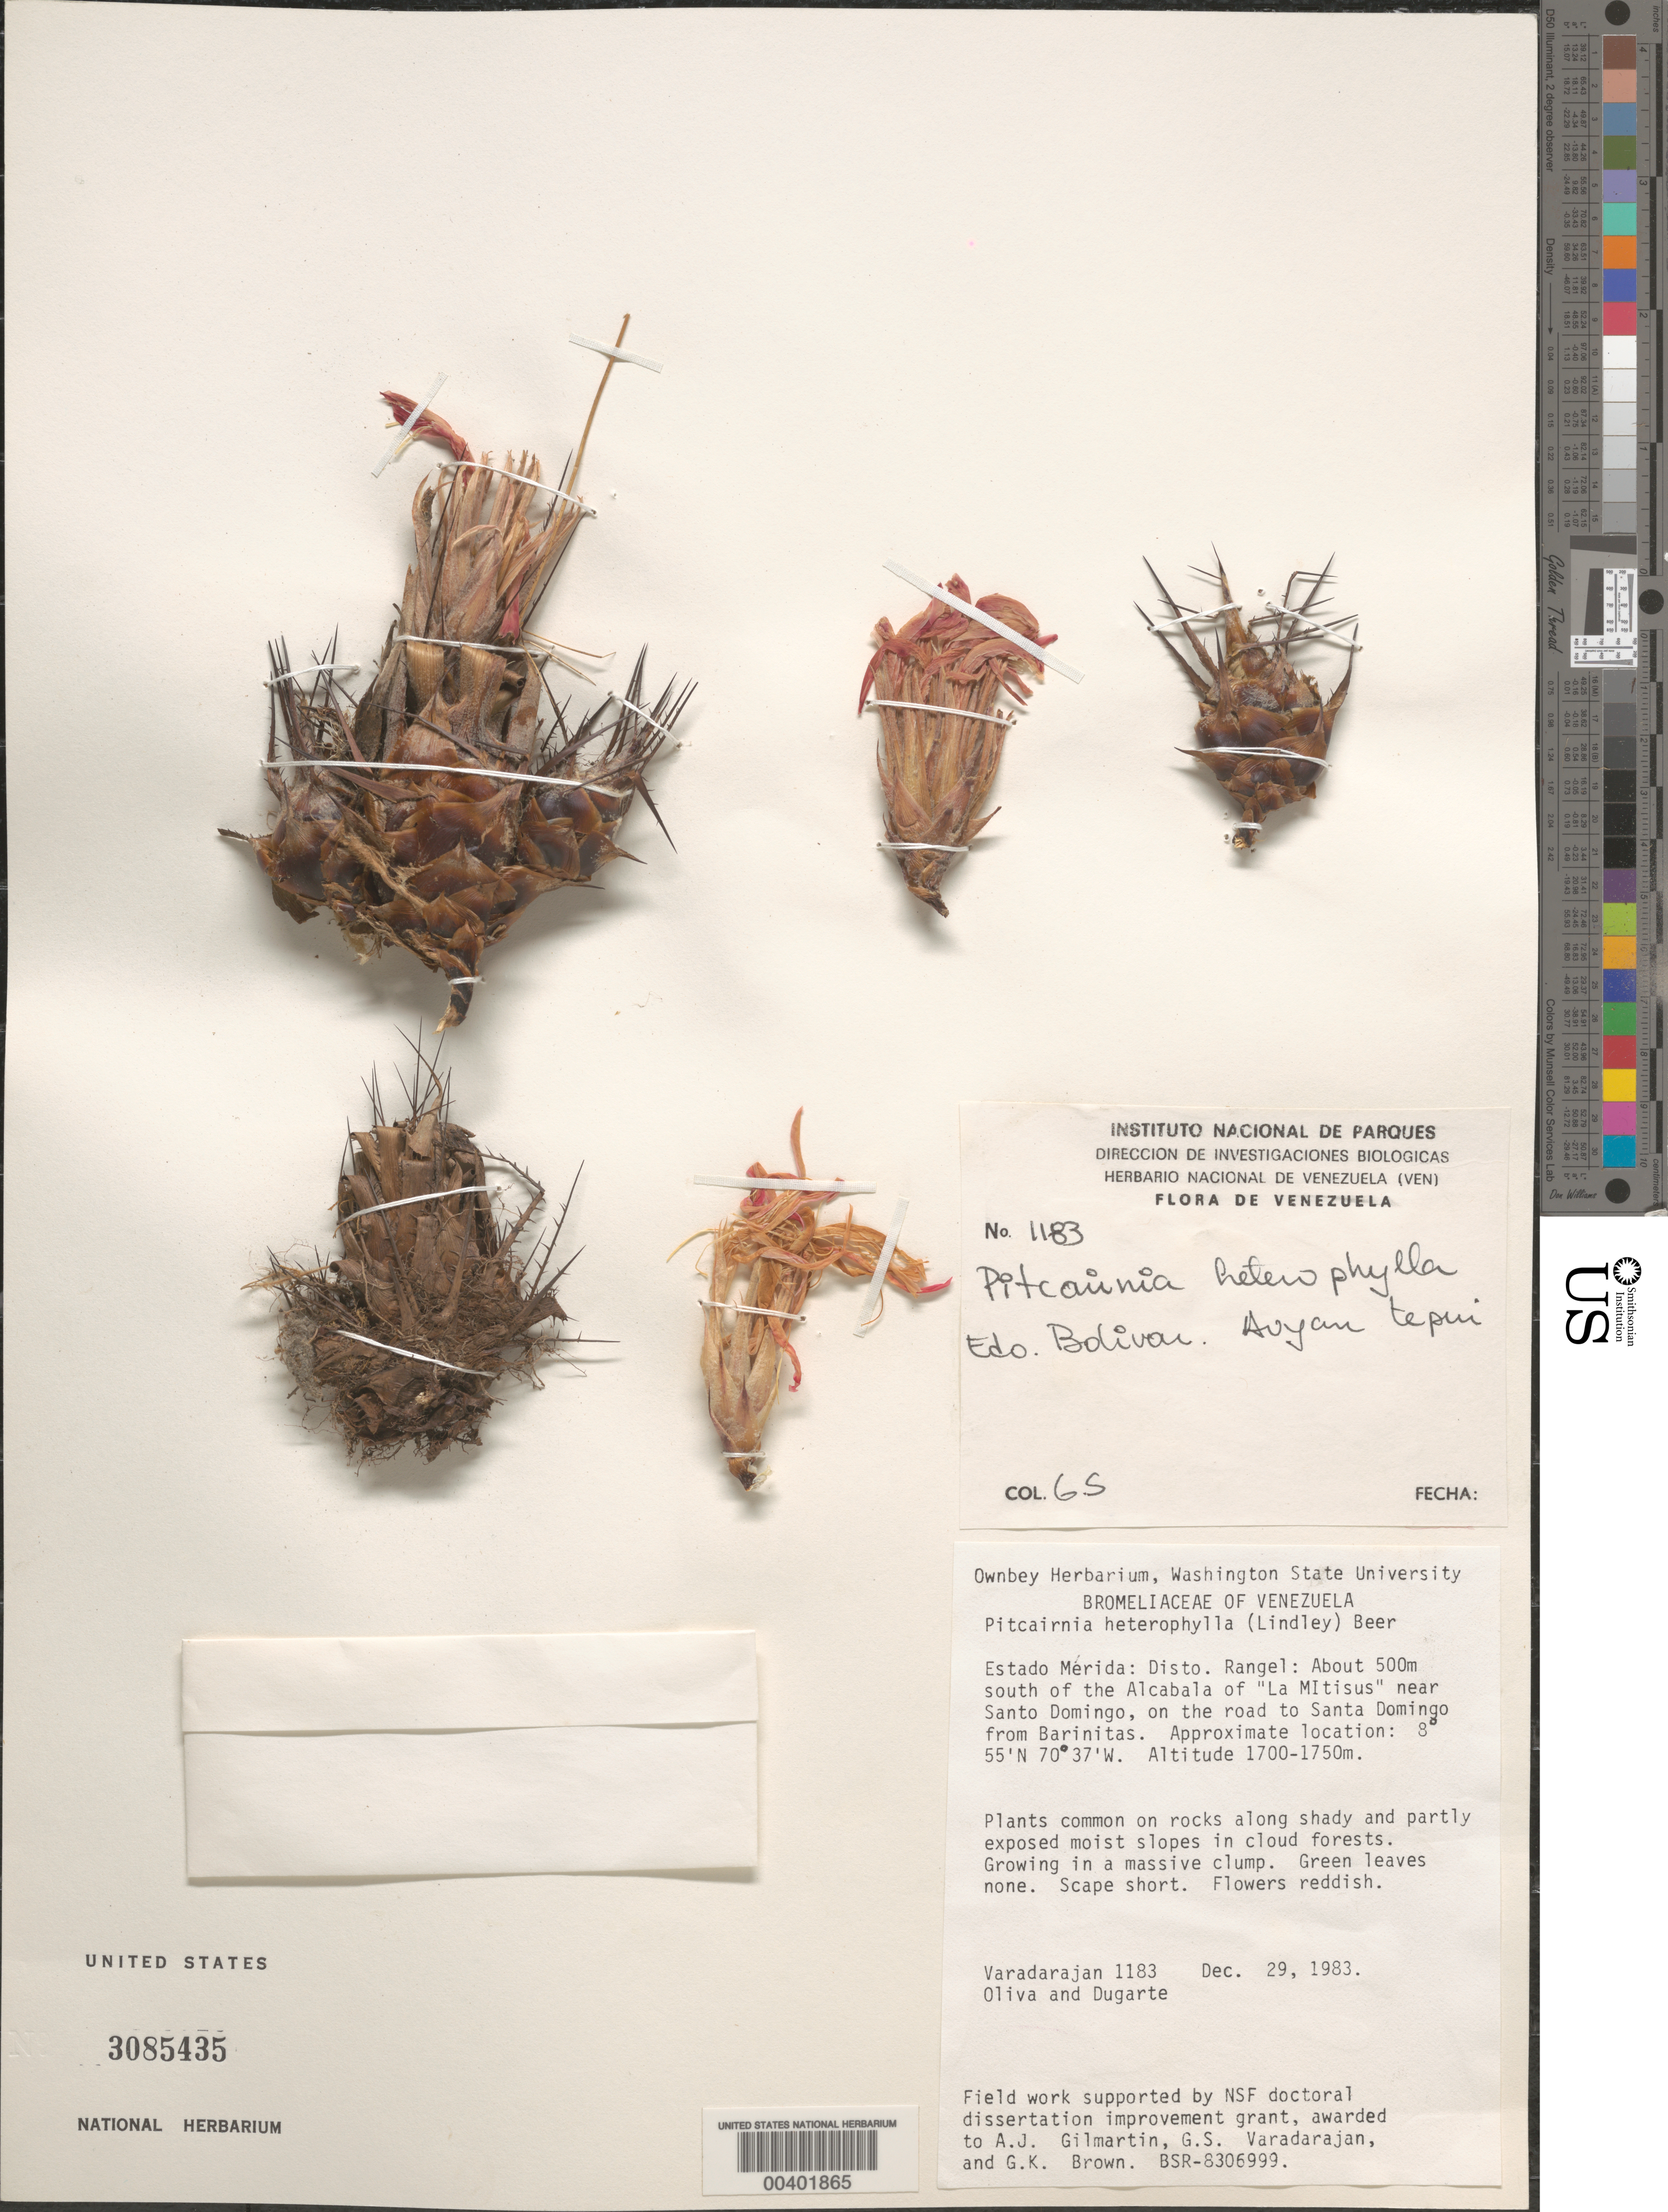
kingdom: Plantae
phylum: Tracheophyta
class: Liliopsida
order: Poales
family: Bromeliaceae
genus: Pitcairnia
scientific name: Pitcairnia heterophylla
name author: (Lindl.) Beer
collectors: G. S. Varadarajan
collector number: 1183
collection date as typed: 29 Dec 1983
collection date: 1983-12-29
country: Venezuela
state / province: Mérida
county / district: Rangel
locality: About 500m south of the Alcabala of "La Mitisus" near Santo Domingo, on the road to Santa Domingo from Barinitas. Santo Domingo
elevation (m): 1700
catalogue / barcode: US 3085435